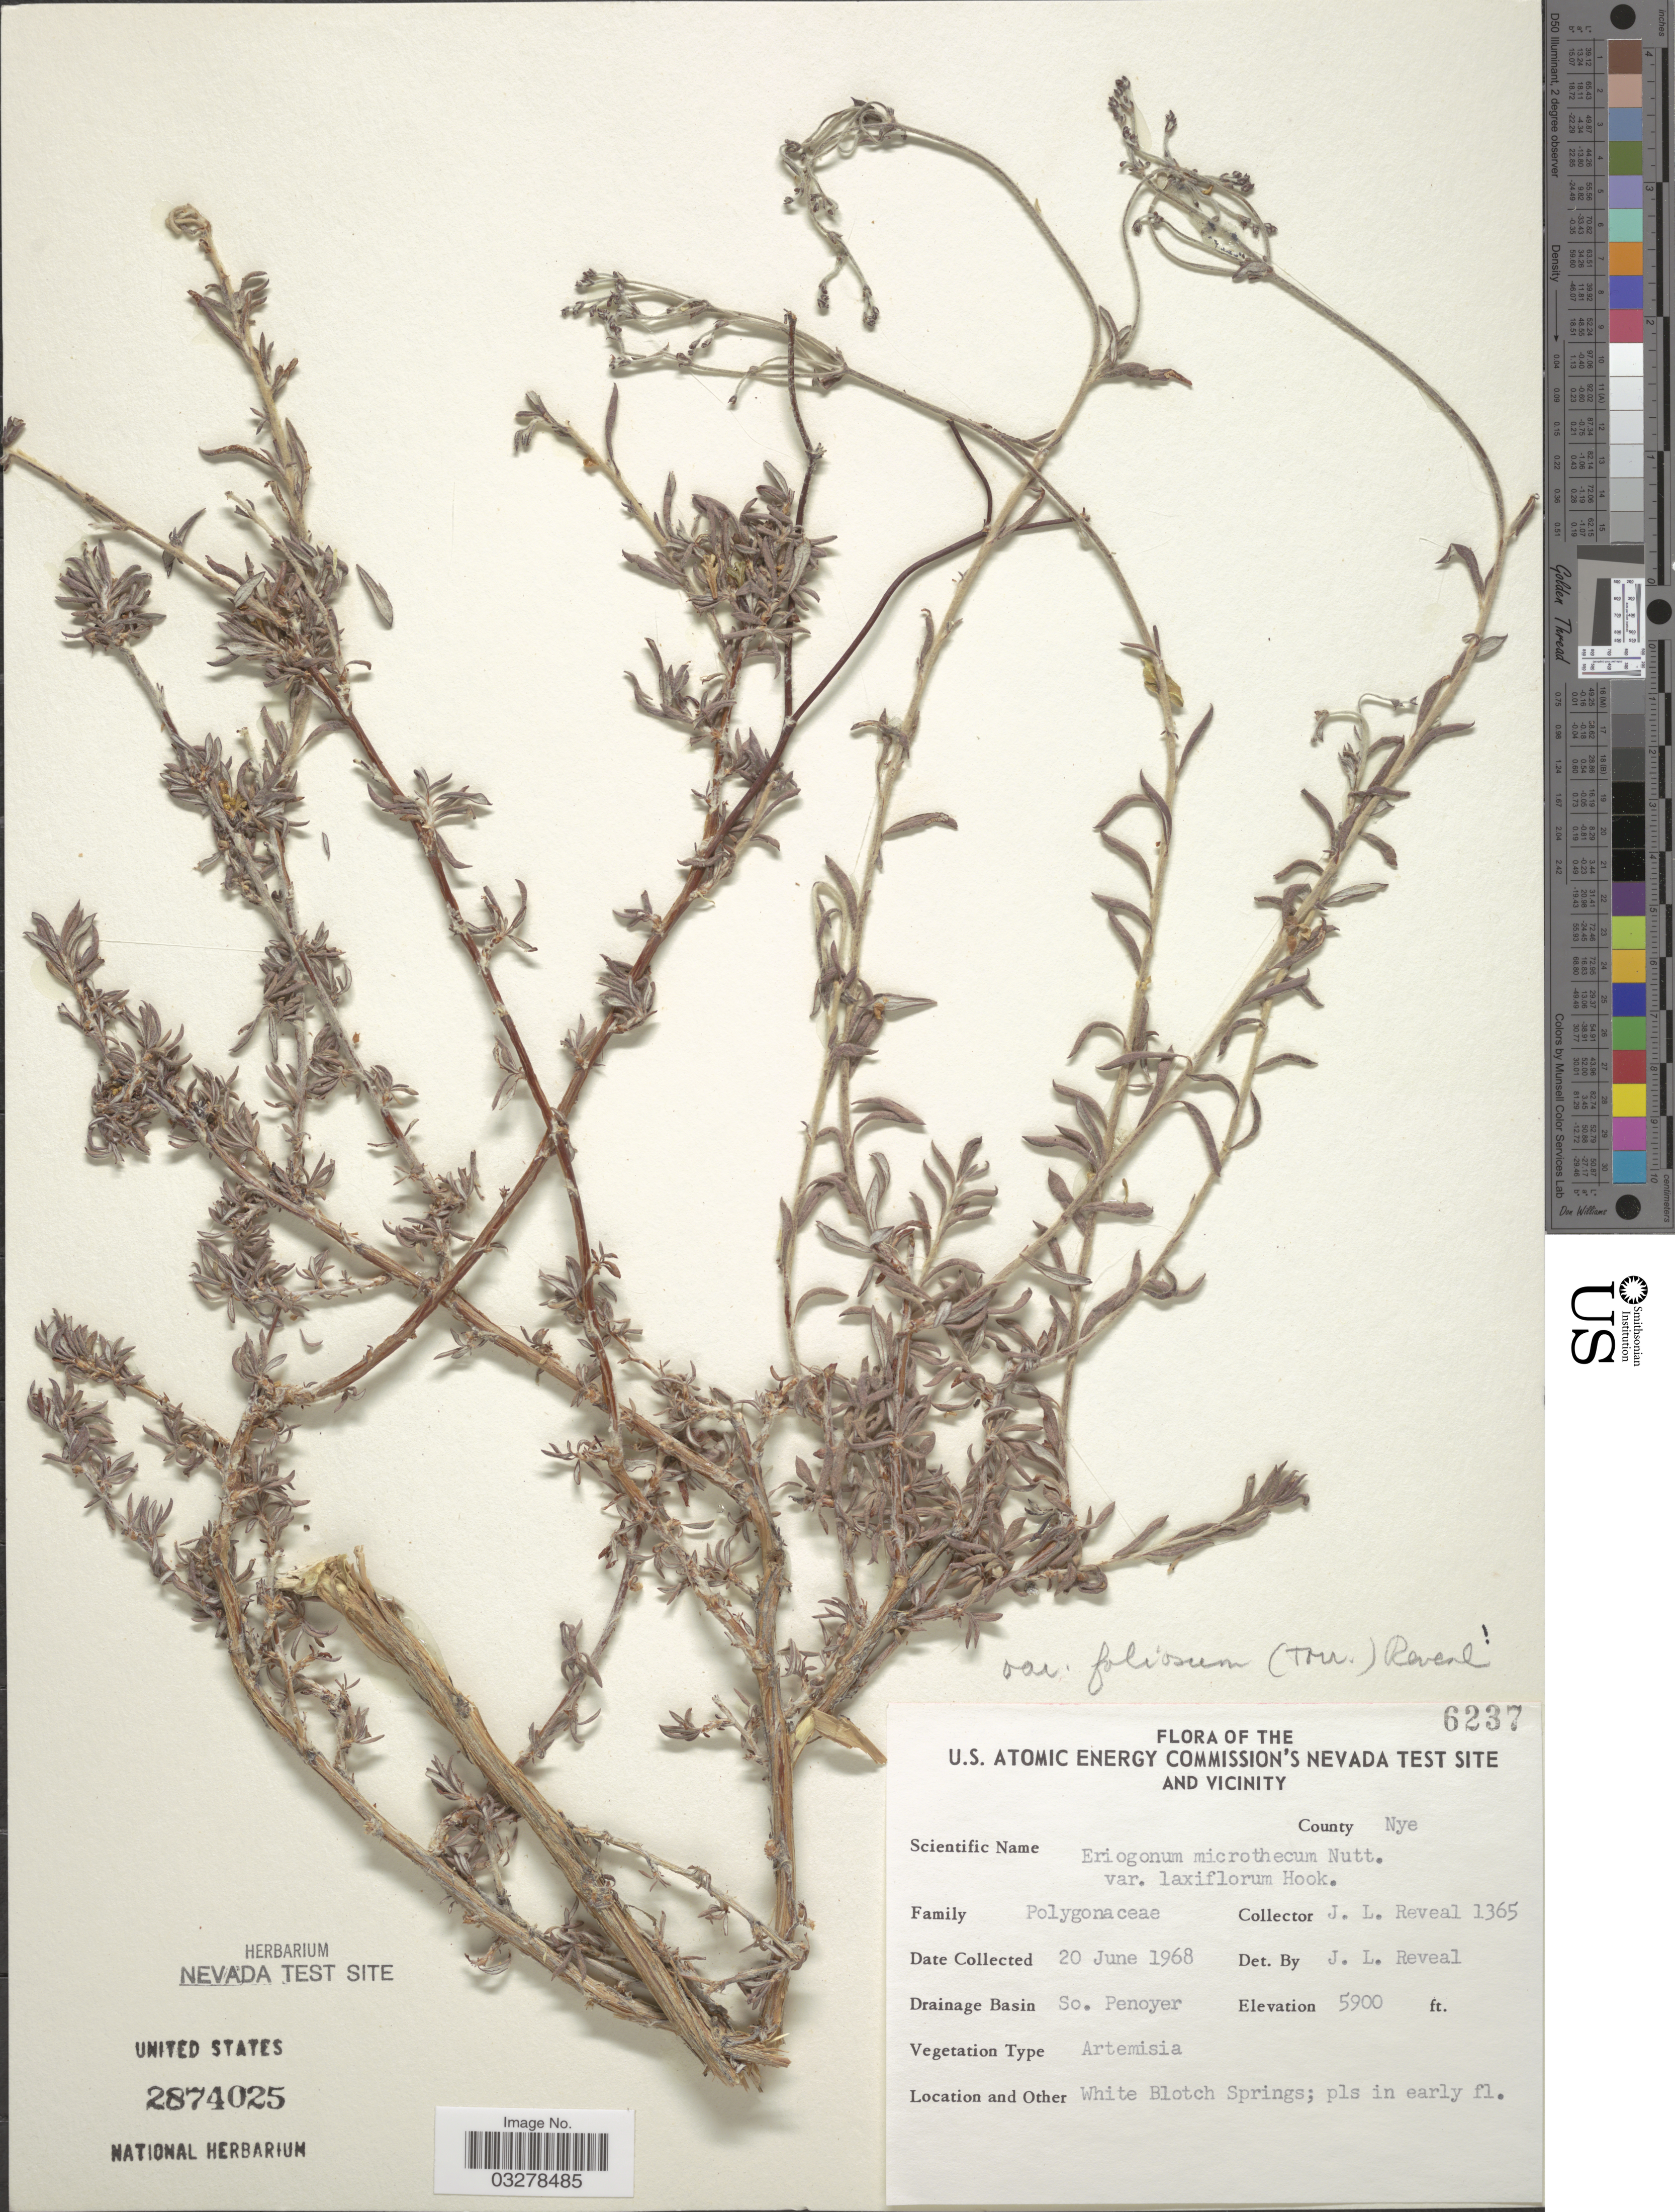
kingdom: Plantae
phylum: Tracheophyta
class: Magnoliopsida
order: Caryophyllales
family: Polygonaceae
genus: Eriogonum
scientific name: Eriogonum microtheca var. foliosum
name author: (Torr. & A. Gray) Reveal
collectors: J. L. Reveal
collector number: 1365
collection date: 1968-06-20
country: United States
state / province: Nevada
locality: U.S. Atomic Energy Commission's Nevada Test Site and Vicinity. County Nye. Drainage Basin So. Penoyer. White Blotch Springs..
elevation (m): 1798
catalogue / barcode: US 2874025